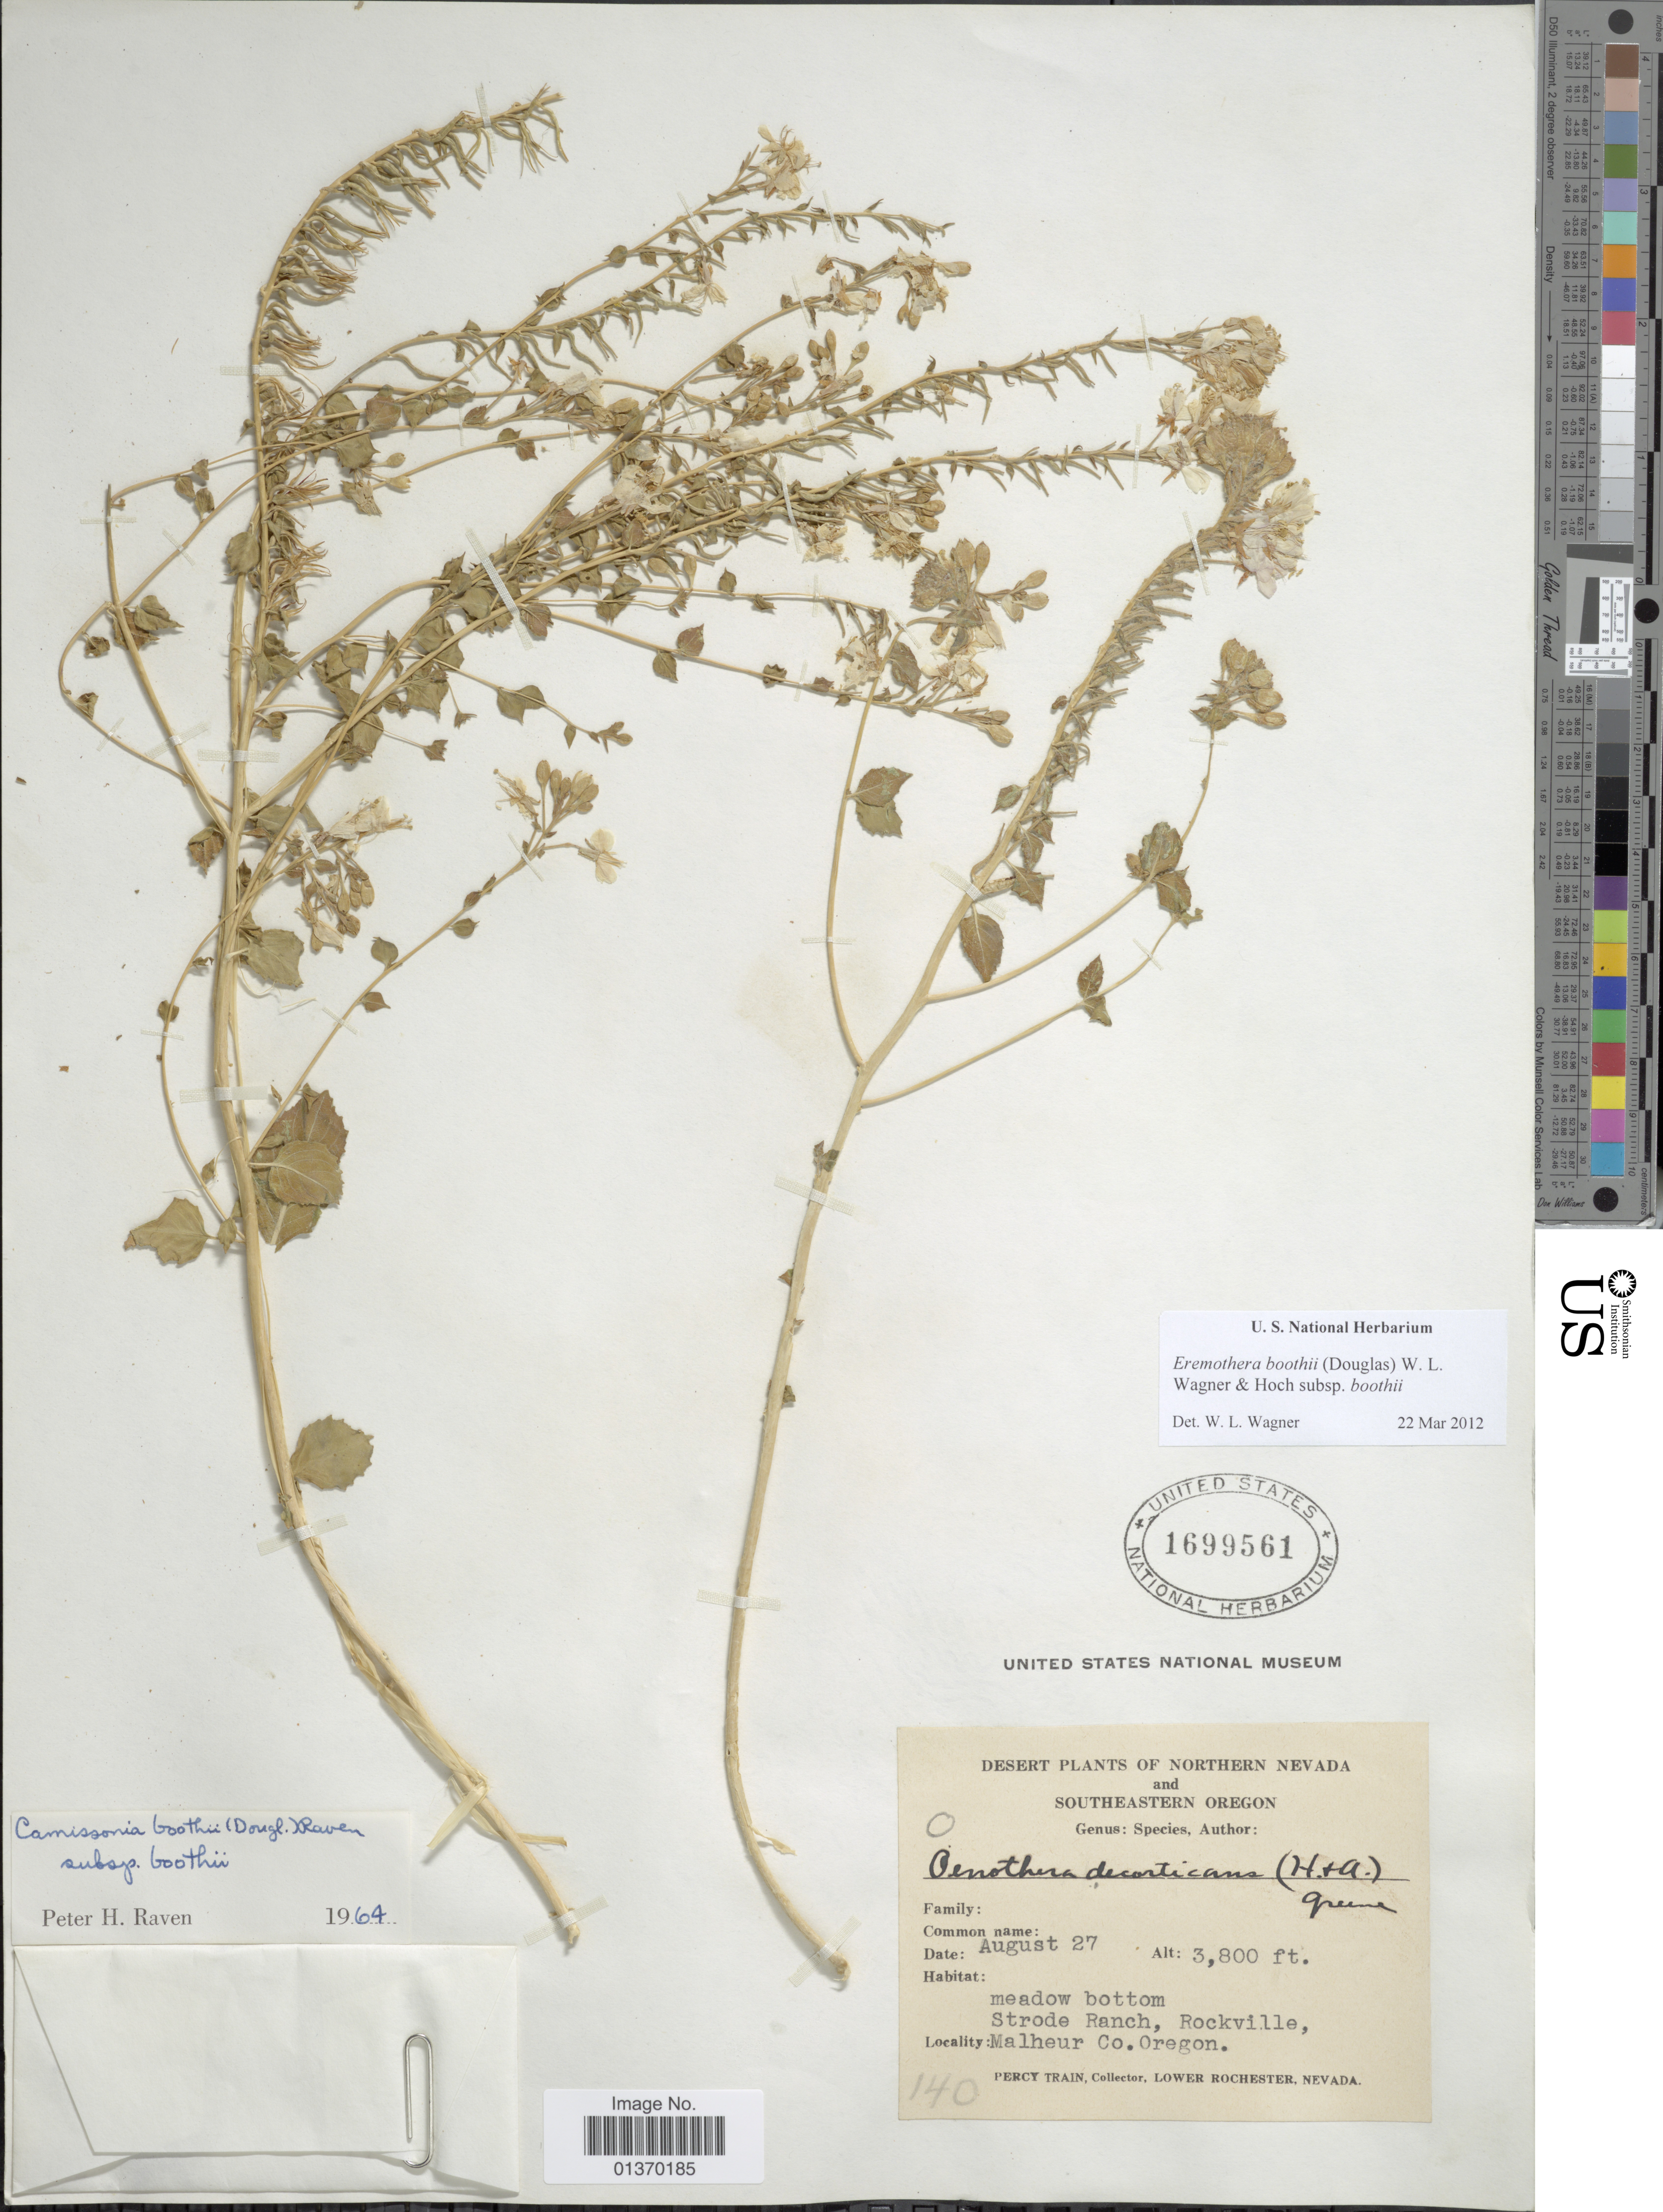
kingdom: Plantae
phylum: Tracheophyta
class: Magnoliopsida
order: Myrtales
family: Onagraceae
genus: Eremothera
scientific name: Eremothera boothii subsp. boothii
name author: (Douglas) W.L. Wagner & Hoch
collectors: P. Train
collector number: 140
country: United States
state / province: Oregon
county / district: Malheur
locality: Desert Plant of Northern Nevada and Southeastern Oregon, meadow bottom, Strode Ranch, Rockville, Malheur Co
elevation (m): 1158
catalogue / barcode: US 1699561